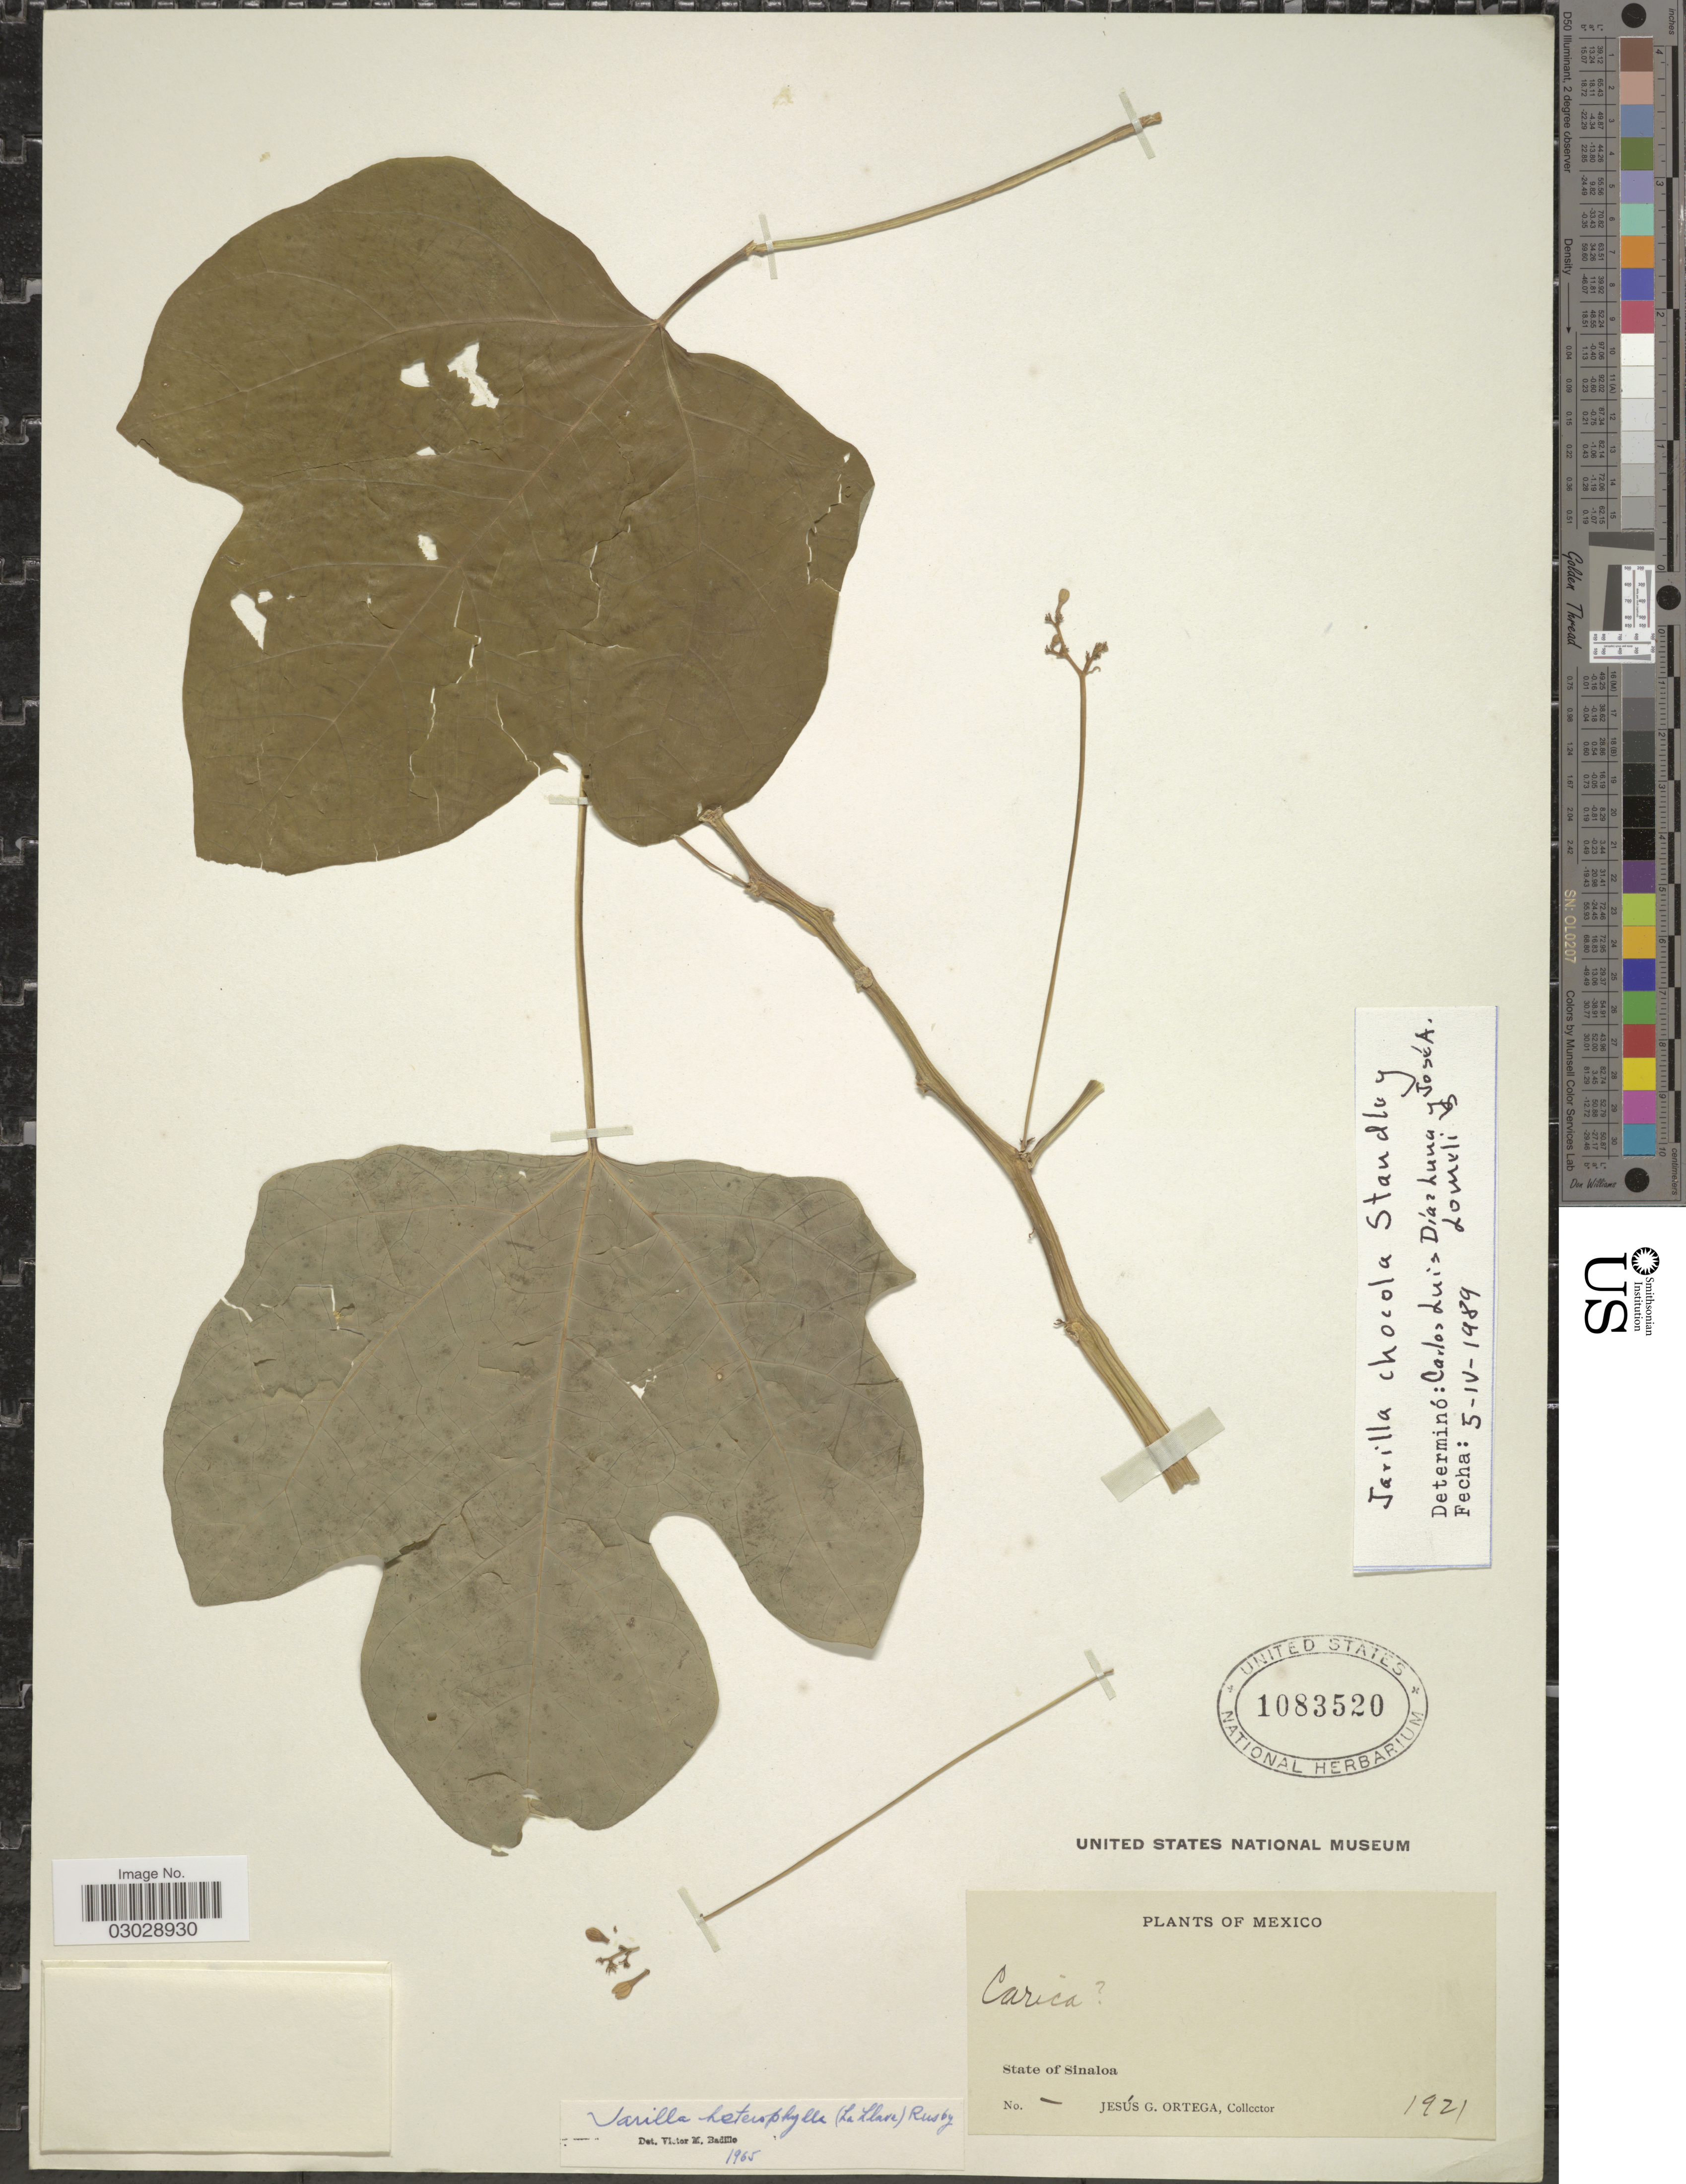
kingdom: Plantae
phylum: Tracheophyta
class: Magnoliopsida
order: Brassicales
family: Caricaceae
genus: Jarilla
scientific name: Jarilla chocola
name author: Standl.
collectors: J. Ortega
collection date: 1921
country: Mexico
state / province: Sinaloa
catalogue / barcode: US 1083520